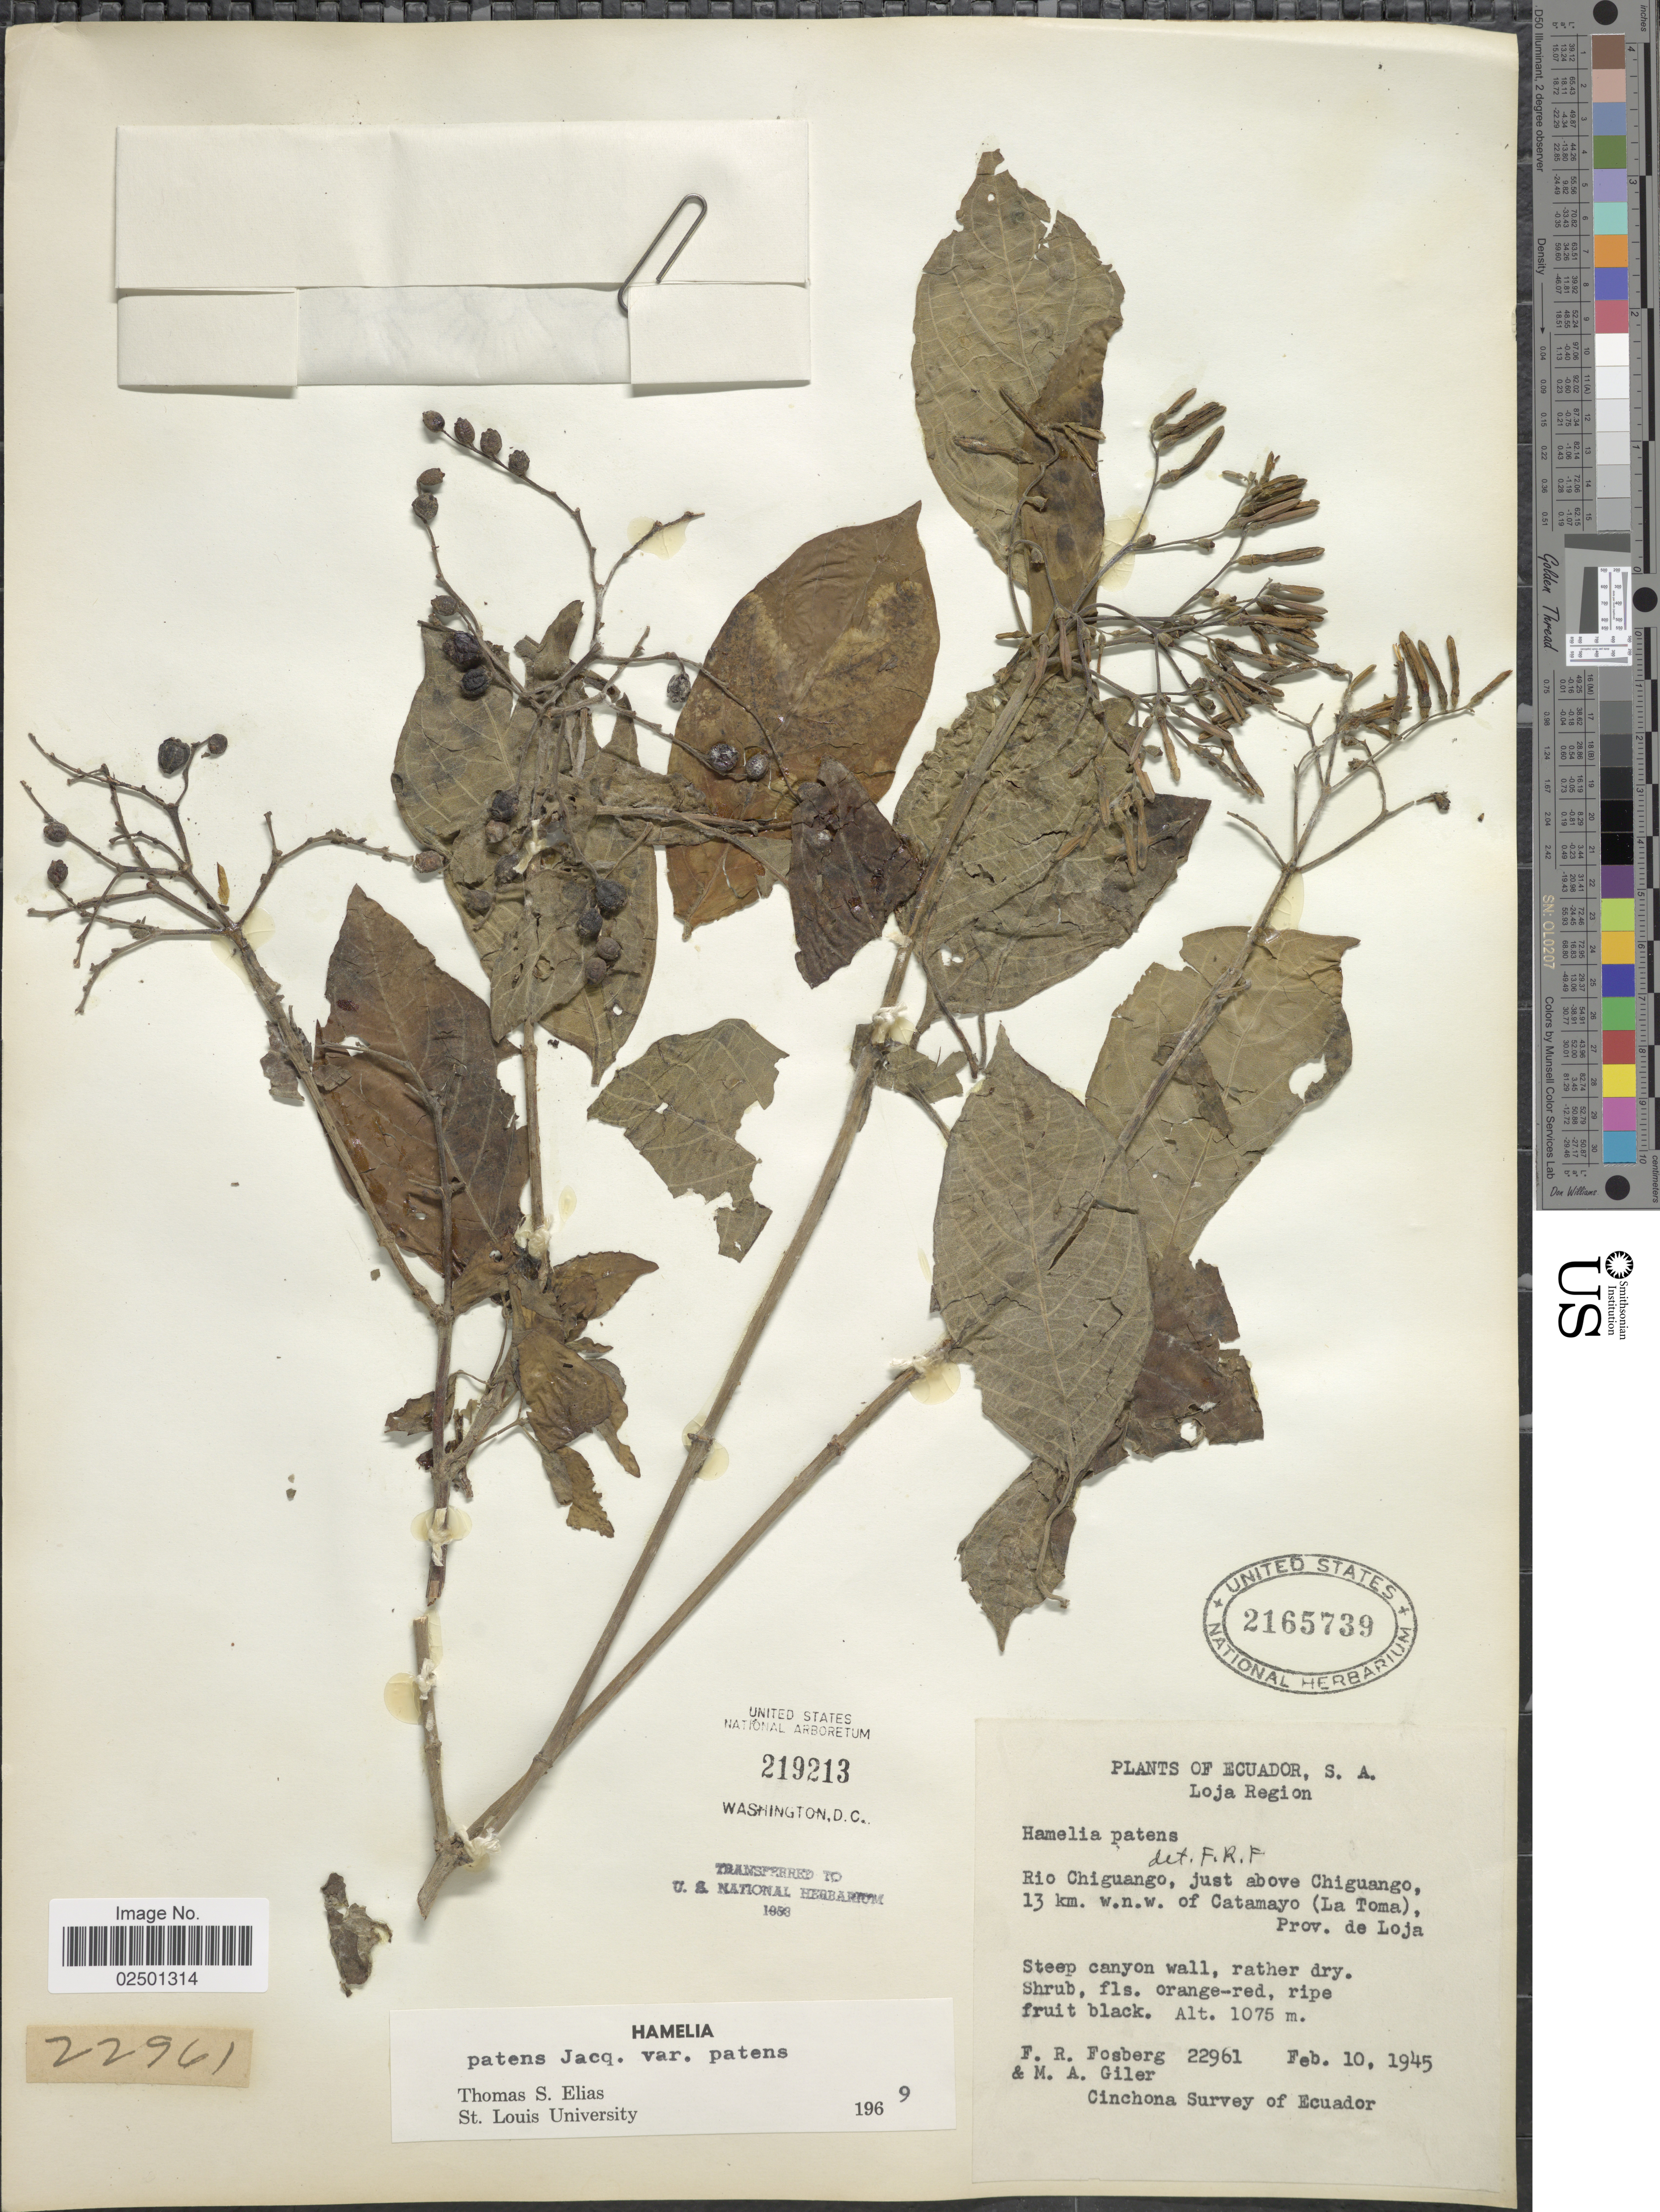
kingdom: Plantae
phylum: Tracheophyta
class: Magnoliopsida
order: Gentianales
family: Rubiaceae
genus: Hamelia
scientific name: Hamelia patens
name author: Jacq.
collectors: F. R. Fosberg & M. Giler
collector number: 22961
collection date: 1945-02-10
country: Ecuador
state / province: Loja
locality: Loja Region. Rio Chiguango, just above Chiguango, 13 km. w.n.w. of Catamayo (La Toma).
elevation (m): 1075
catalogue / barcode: US 2165739